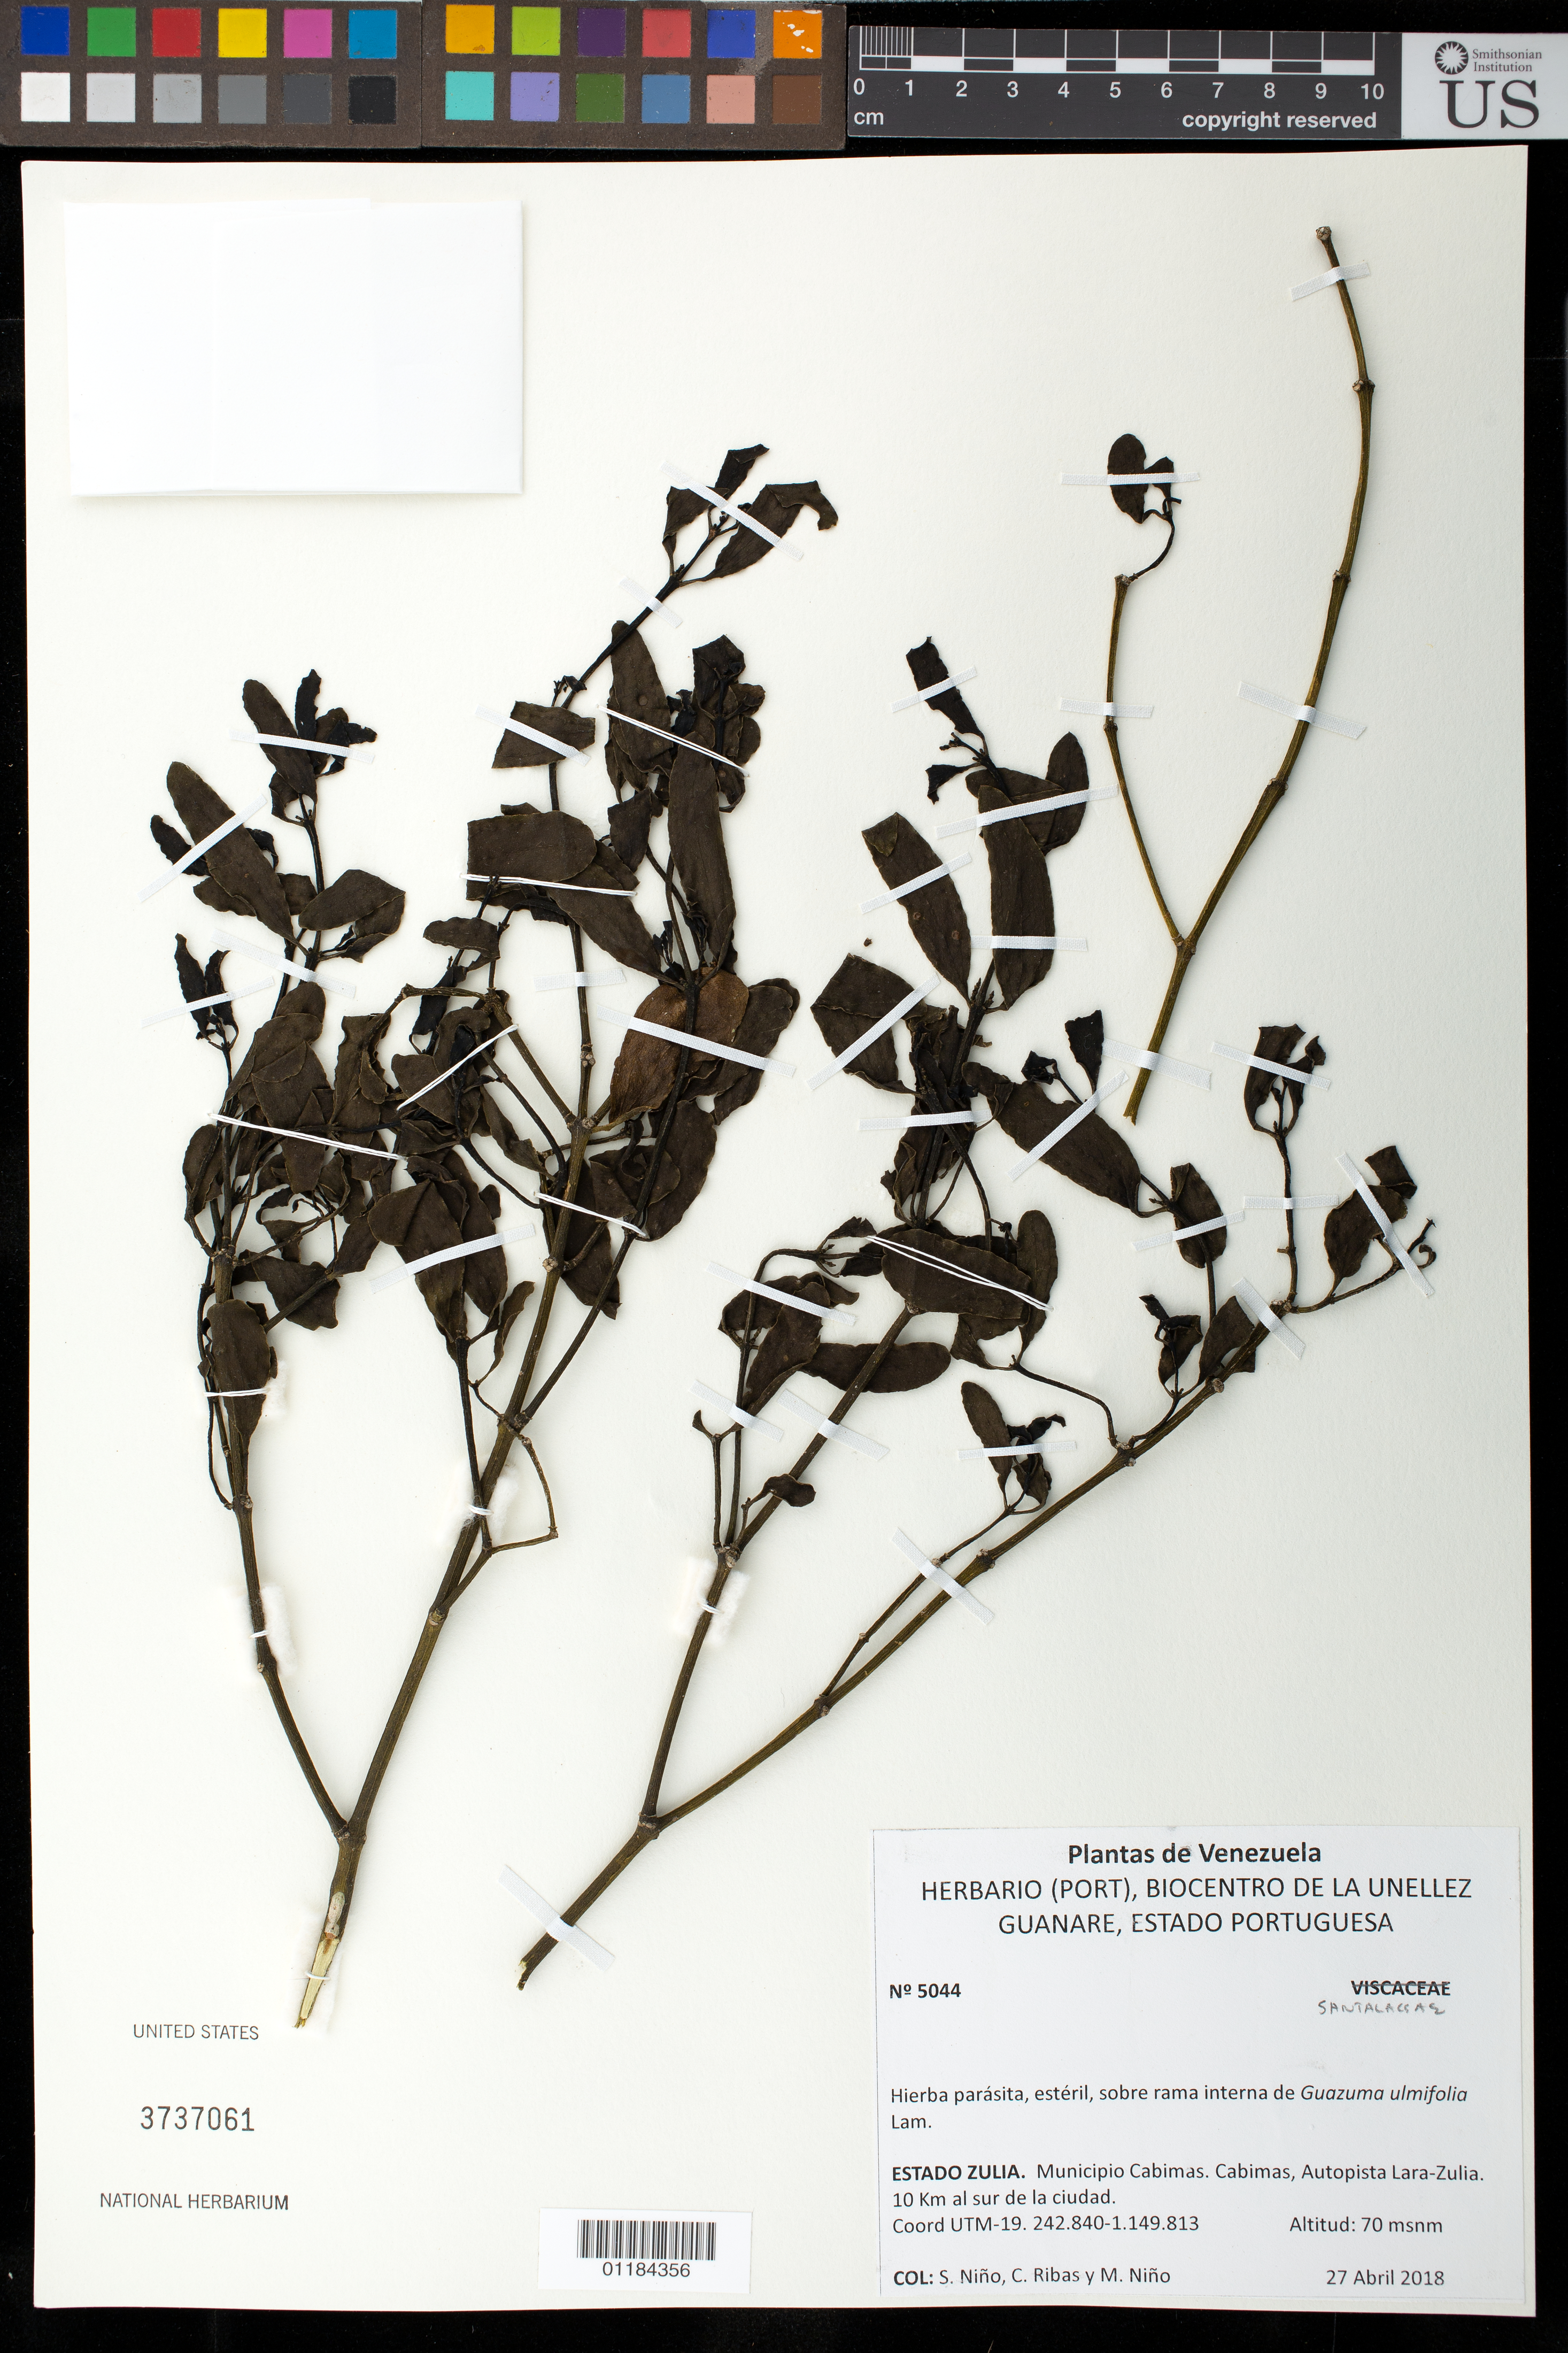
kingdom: Plantae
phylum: Tracheophyta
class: Magnoliopsida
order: Santalales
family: Santalaceae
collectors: S. M. Niño & C. Ribas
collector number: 5044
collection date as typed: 27 Abril 2018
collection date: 2018-04-27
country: Venezuela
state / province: Zulia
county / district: Cabimas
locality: Autopista Lara-Zulia. 10 km al sur de la ciudad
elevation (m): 70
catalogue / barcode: US 3737061